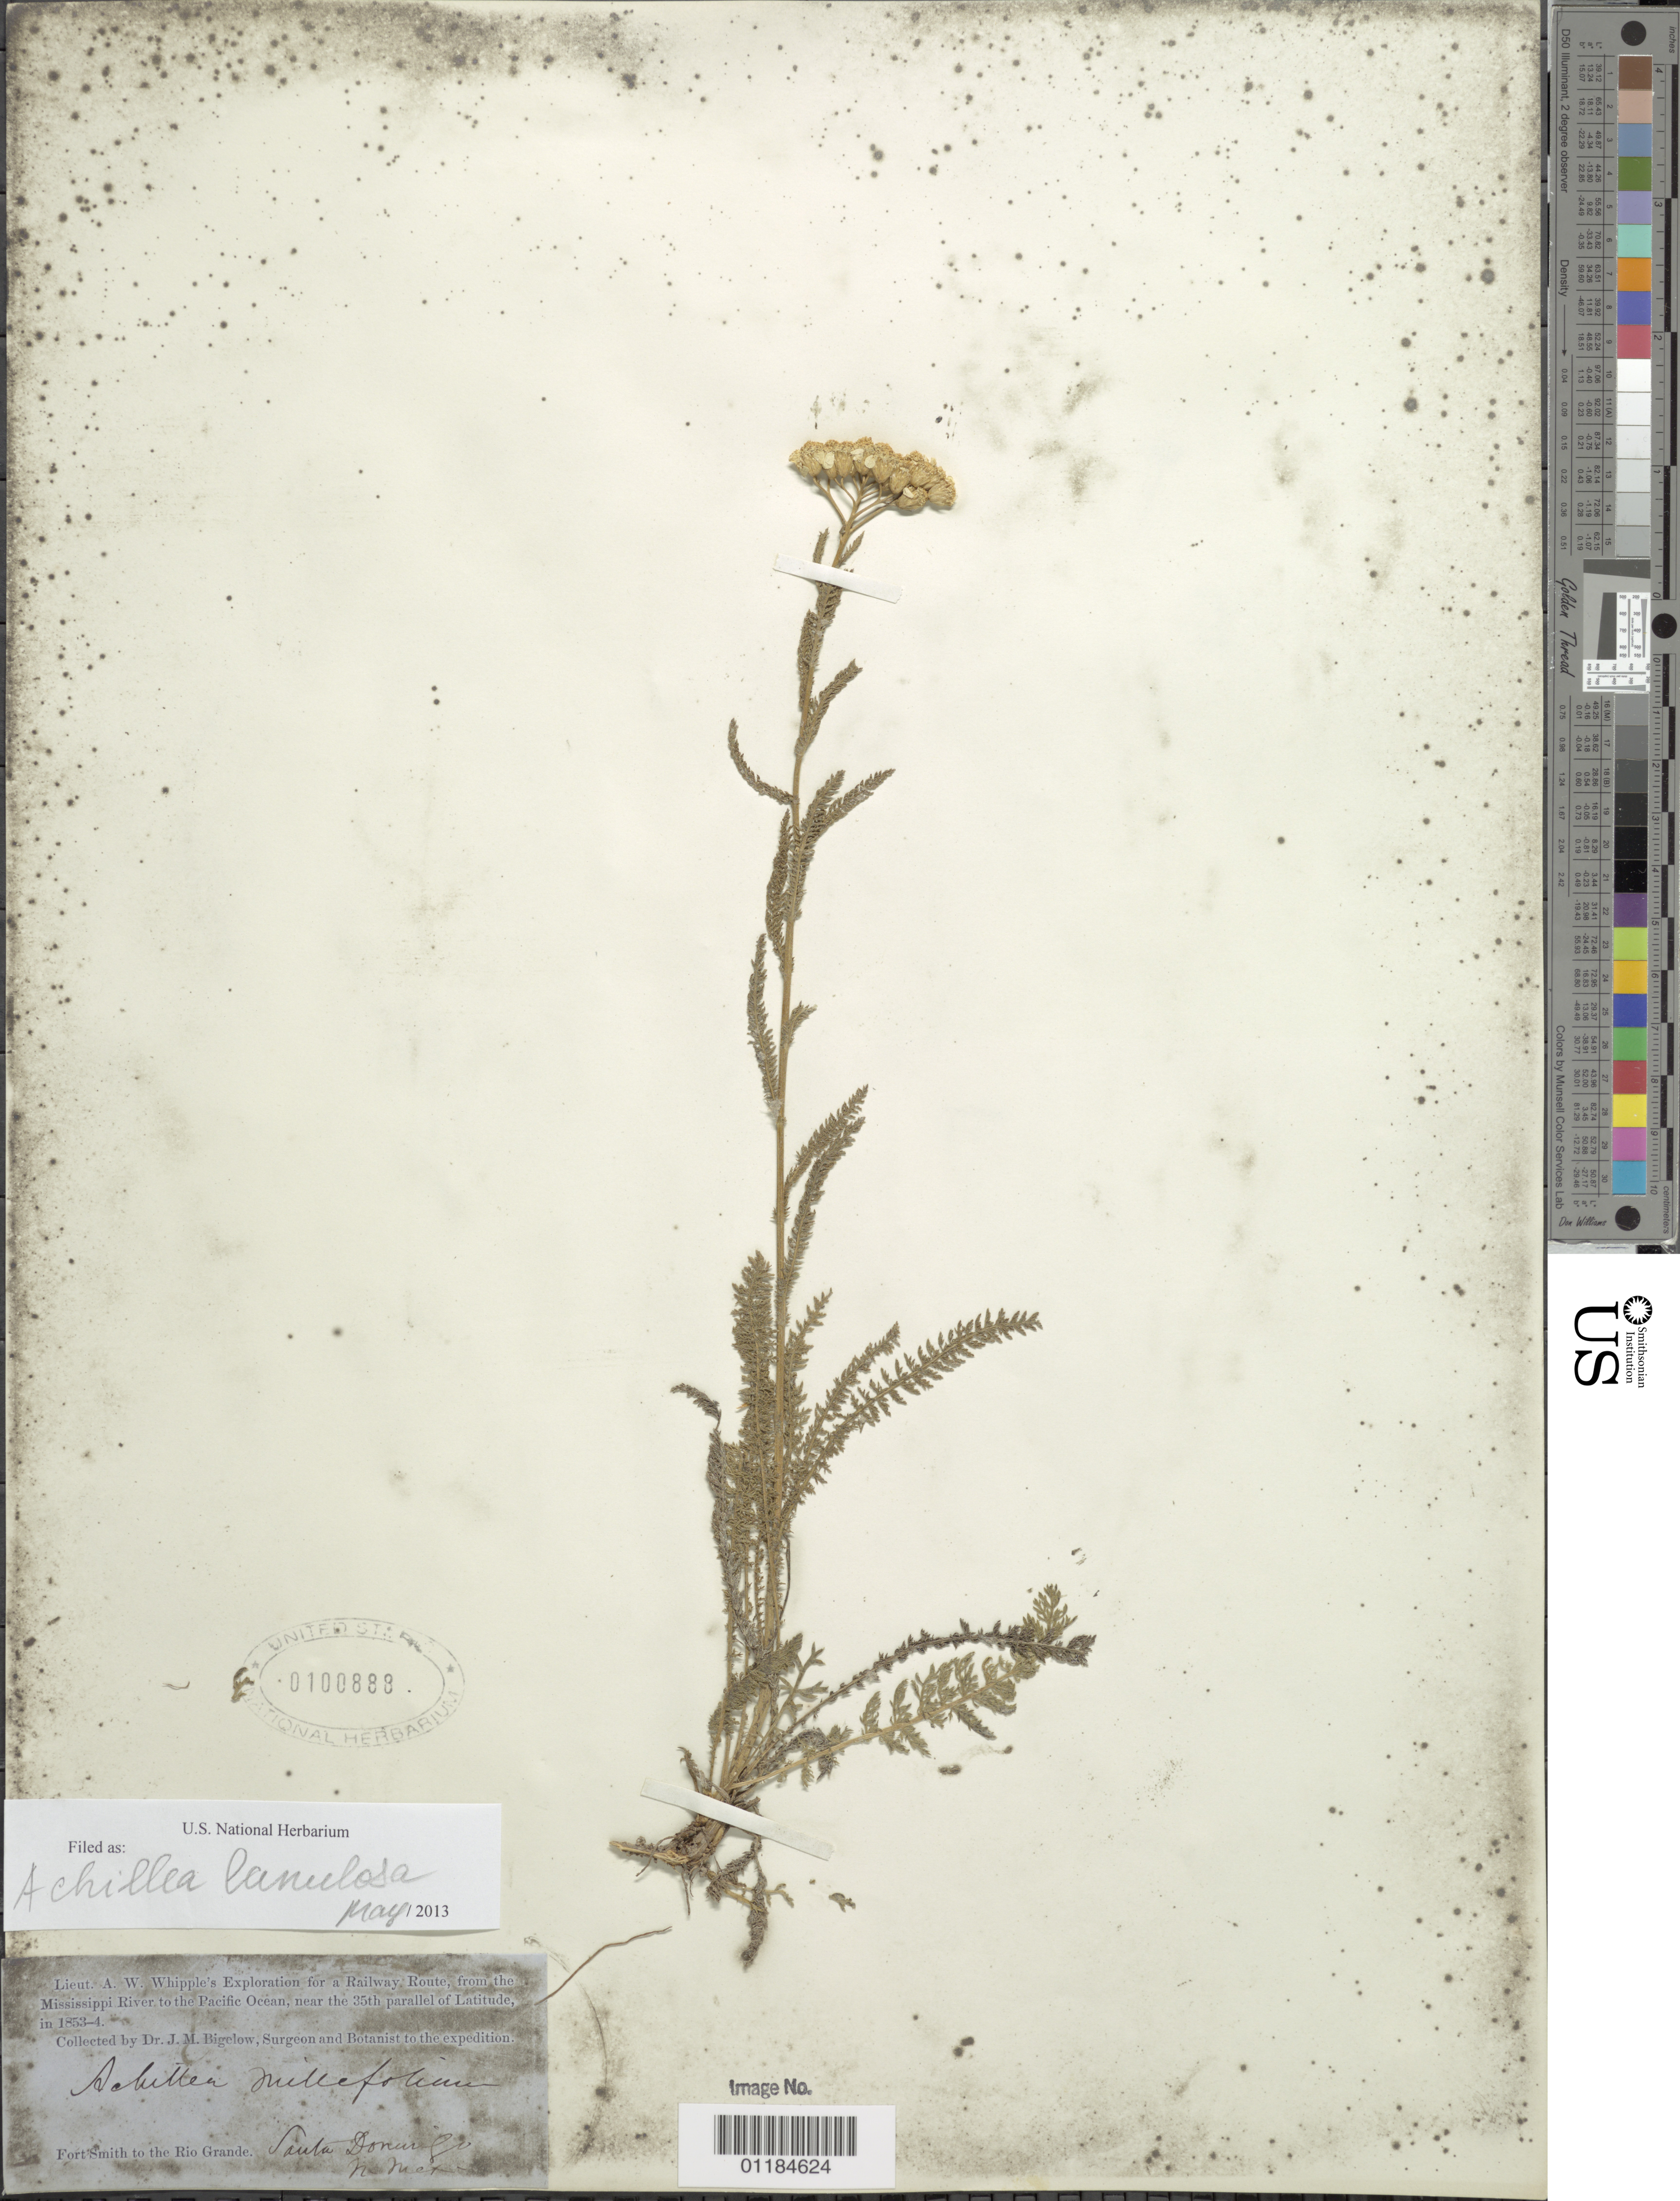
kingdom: Plantae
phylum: Tracheophyta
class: Magnoliopsida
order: Asterales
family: Asteraceae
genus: Achillea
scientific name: Achillea lanulosa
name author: Nutt.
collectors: J. M. Bigelow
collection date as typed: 1853 to -- --- 1854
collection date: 1853/1854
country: United States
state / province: New Mexico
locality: Fort Smith to Rio Grande, Santa Domingo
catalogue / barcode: US 100888